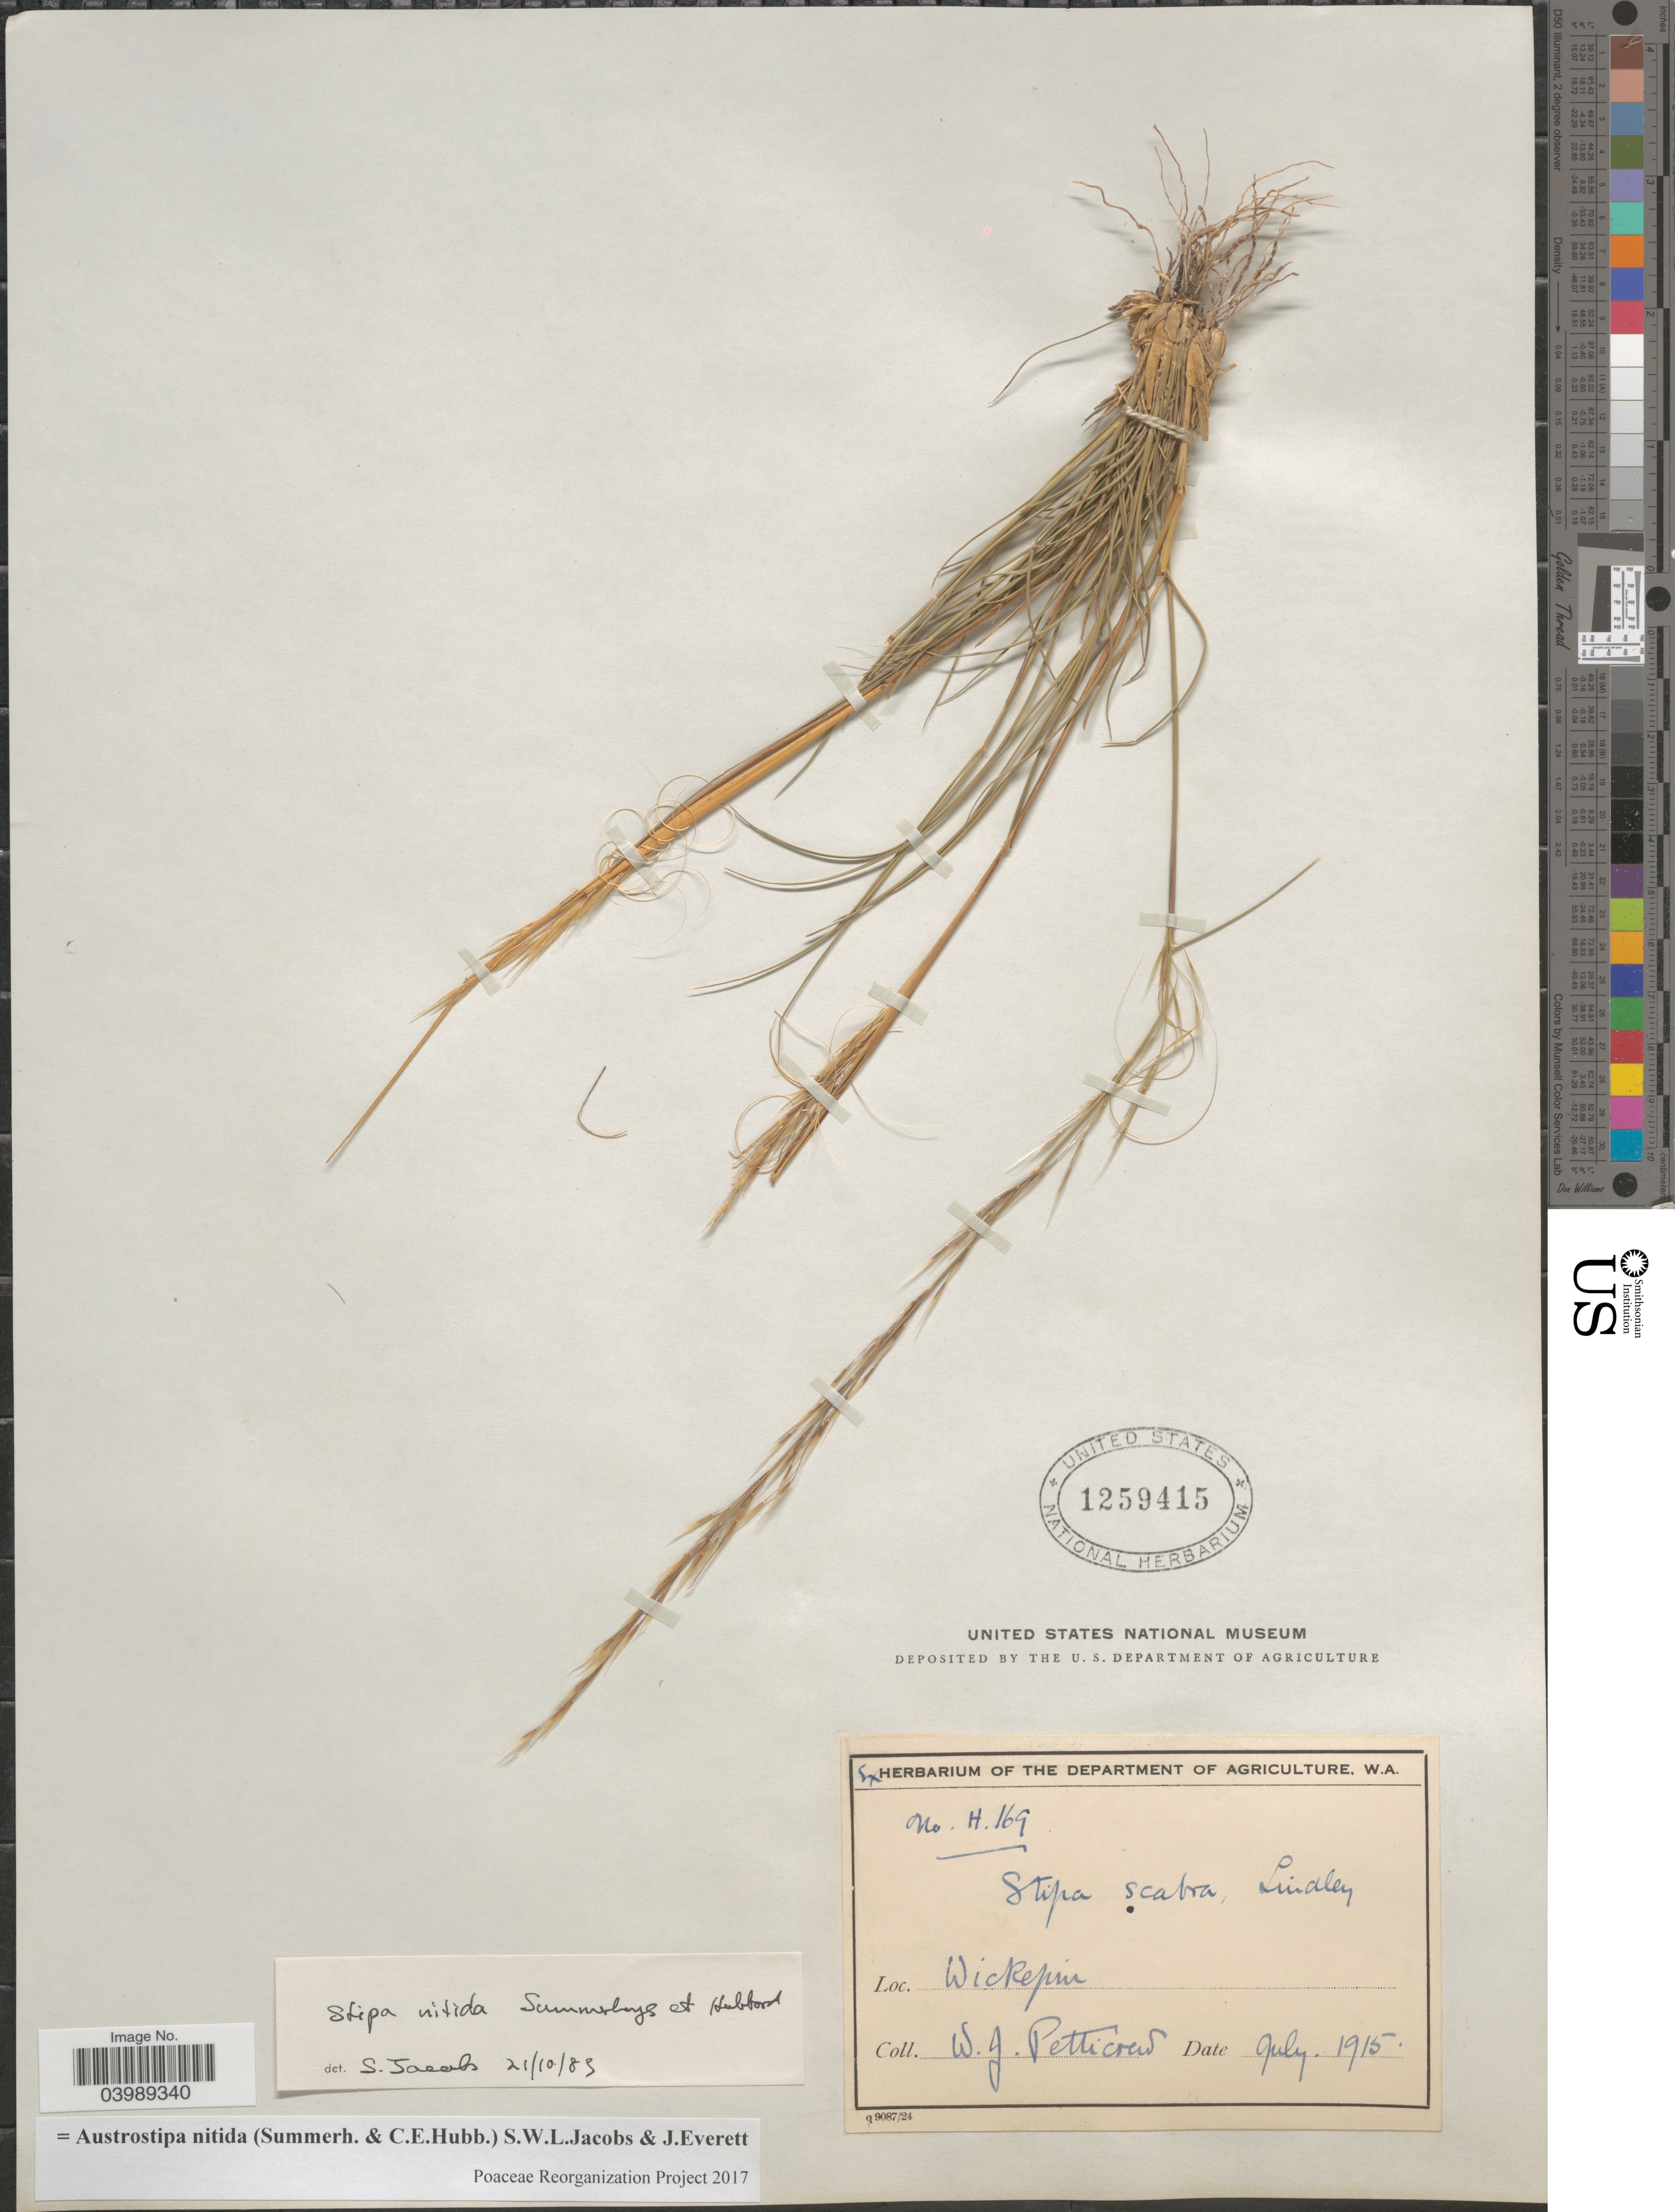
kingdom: Plantae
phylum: Tracheophyta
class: Liliopsida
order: Poales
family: Poaceae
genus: Austrostipa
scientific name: Austrostipa nitida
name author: (Summerh. & C.E. Hubb.) S.W.L. Jacobs & J. Everett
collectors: W. Petticrew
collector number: H169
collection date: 1915-07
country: Australia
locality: Wickepin.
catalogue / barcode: US 1259415